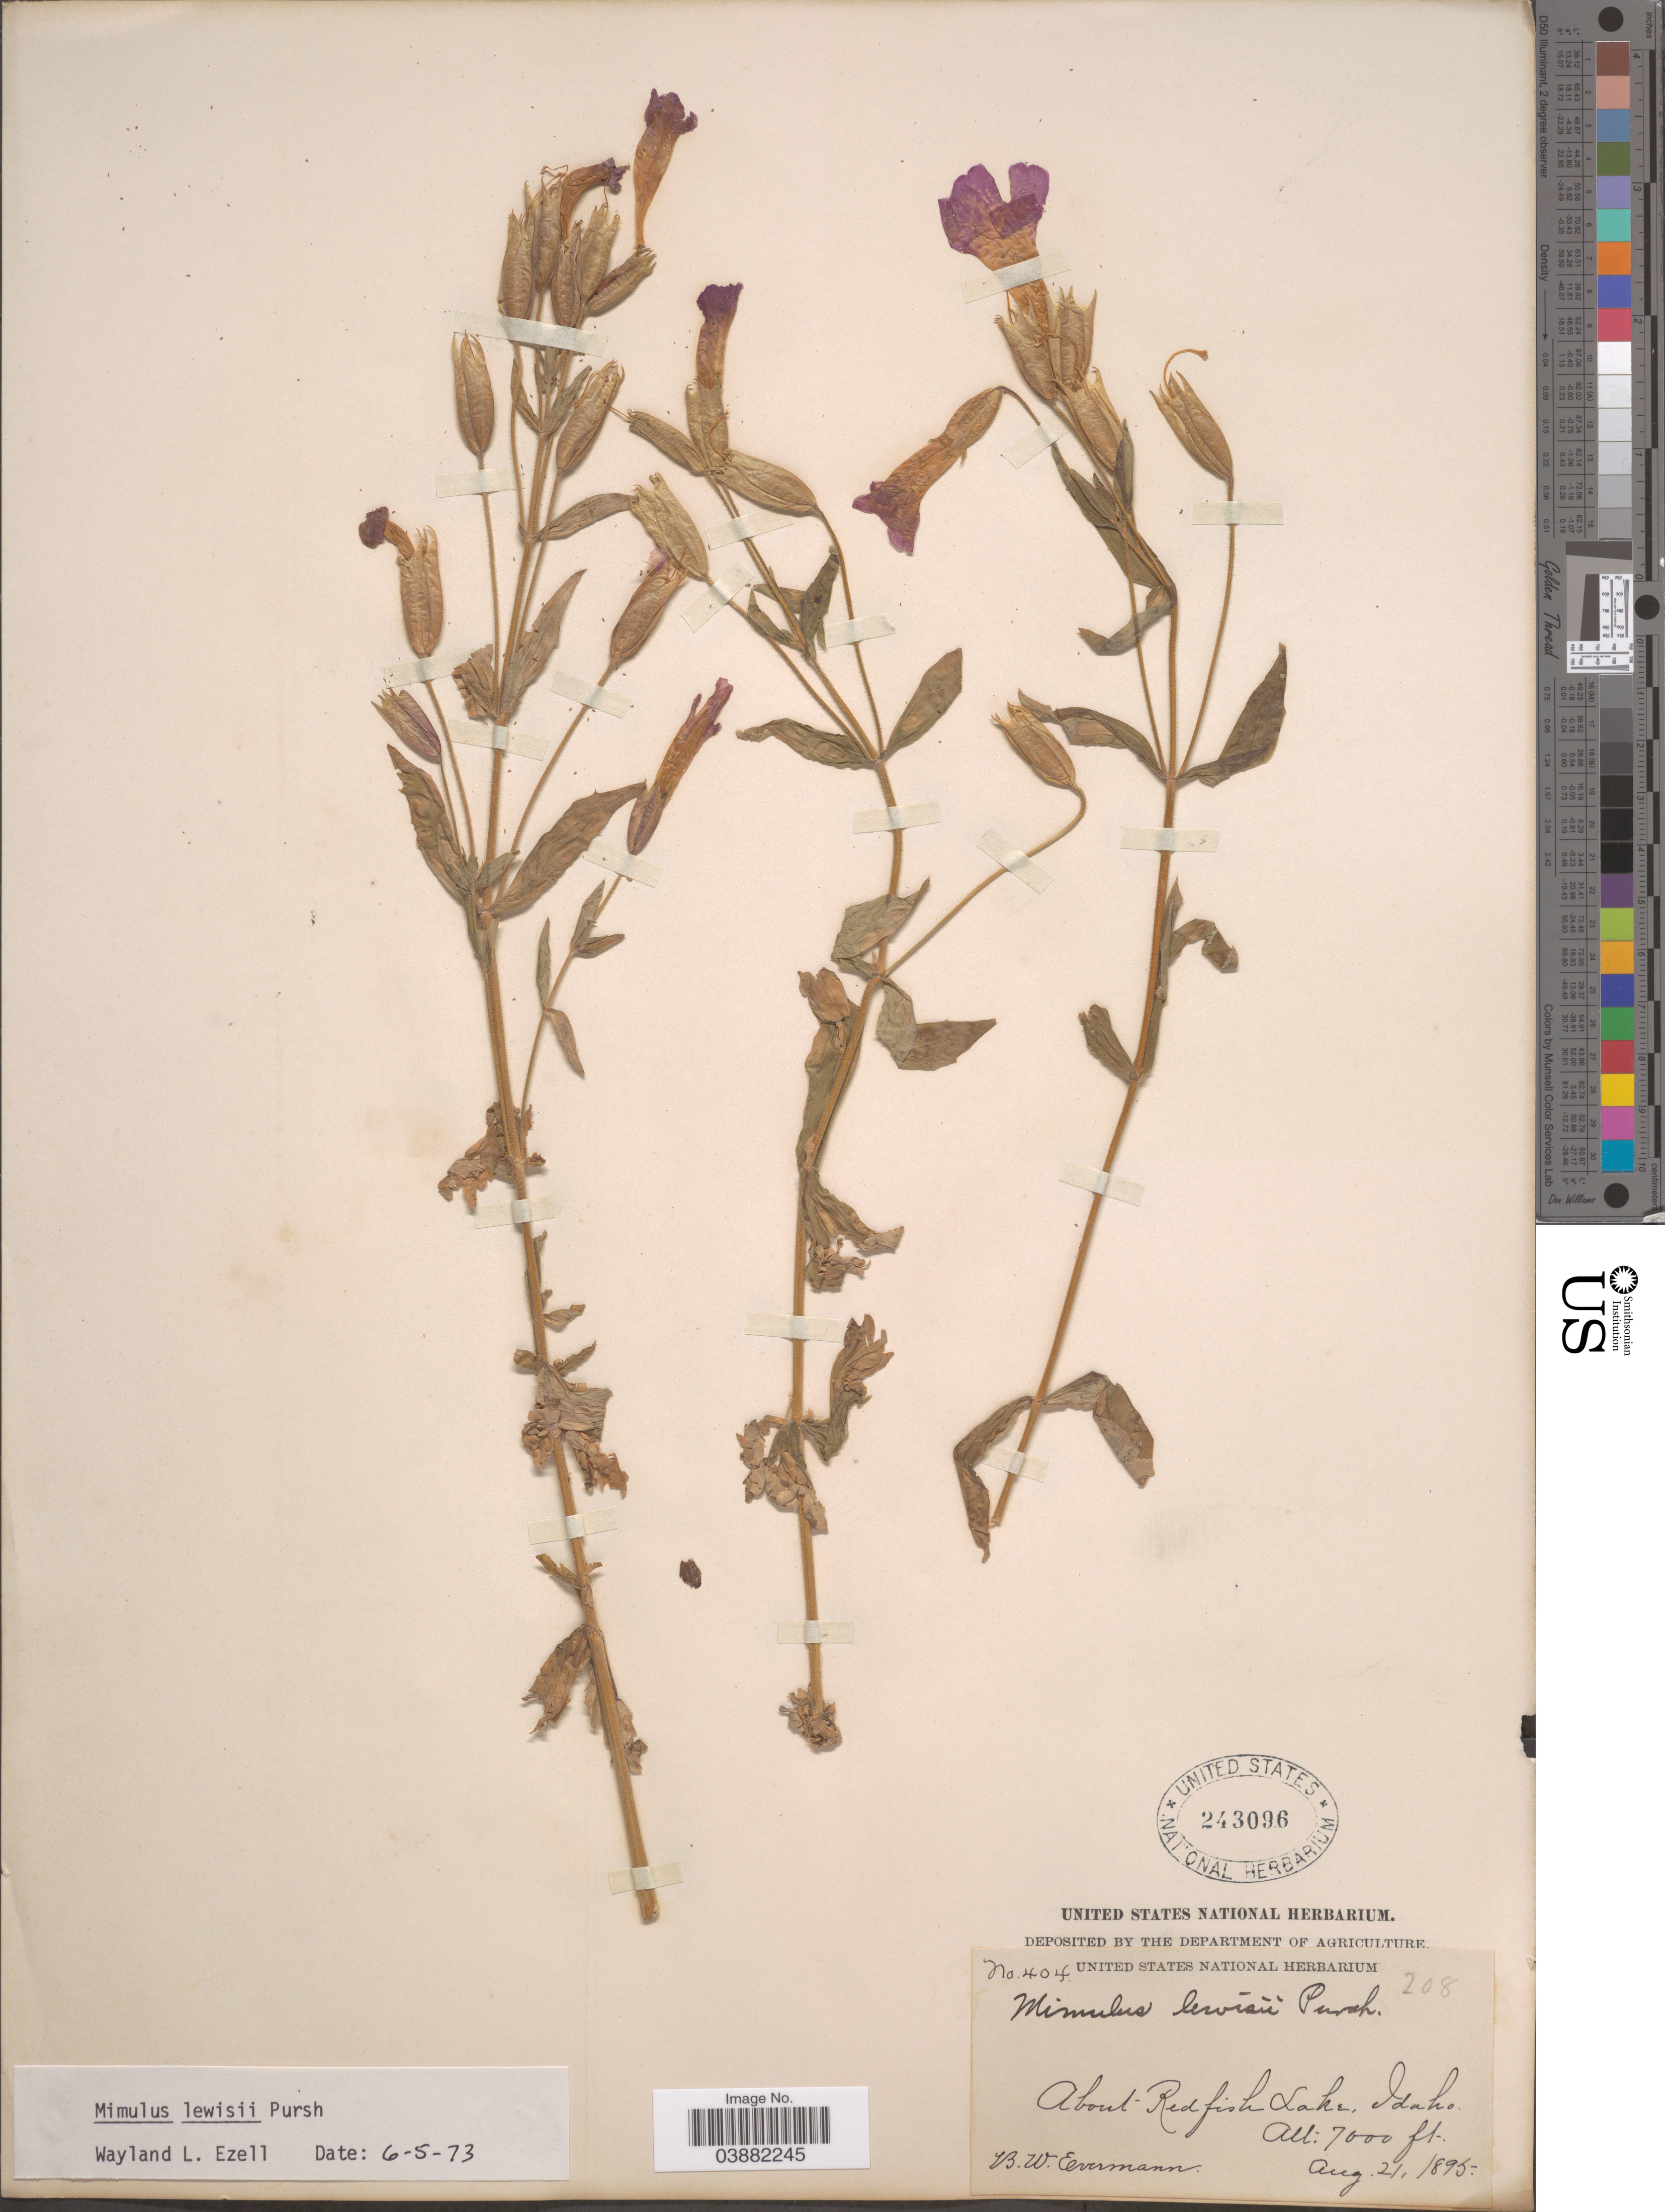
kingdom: Plantae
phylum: Tracheophyta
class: Magnoliopsida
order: Lamiales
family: Phrymaceae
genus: Mimulus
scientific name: Mimulus lewisii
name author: Pursh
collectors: B. W. Evermann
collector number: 404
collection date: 1895-08-21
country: United States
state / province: Idaho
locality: About Redfish Lake.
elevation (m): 2134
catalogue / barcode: US 243096